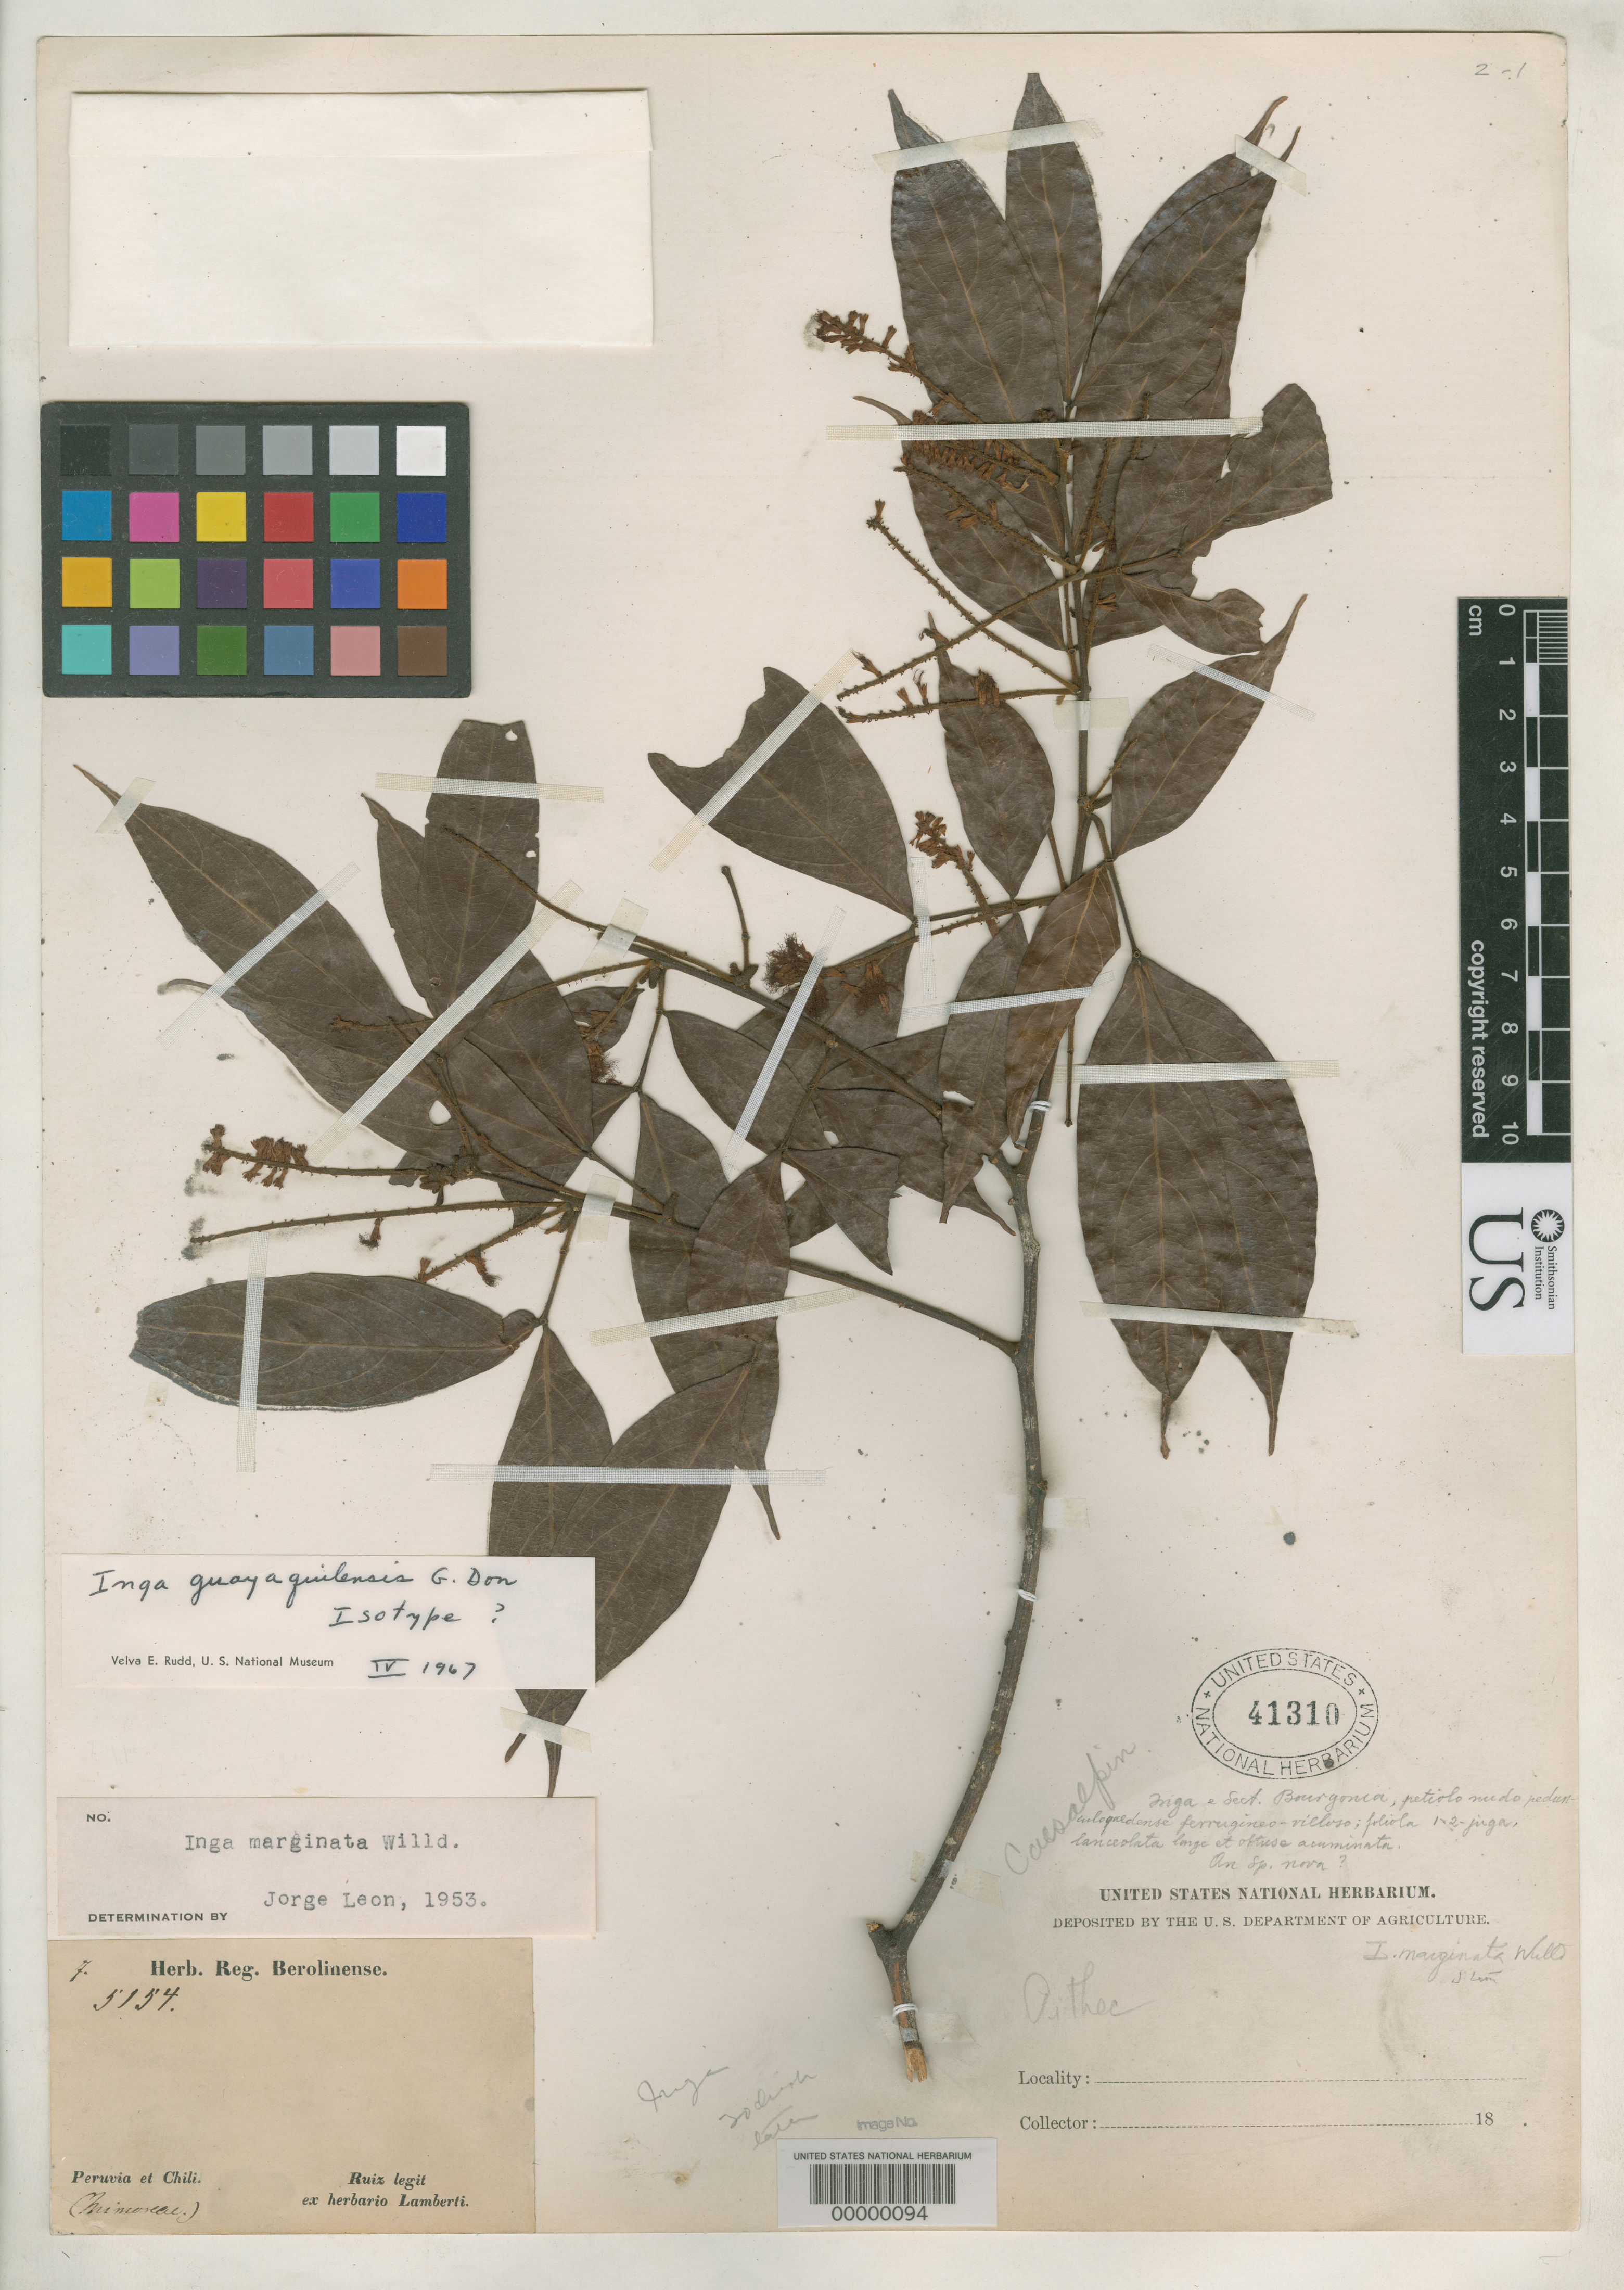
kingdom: Plantae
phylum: Tracheophyta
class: Magnoliopsida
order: Fabales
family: Fabaceae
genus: Inga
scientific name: Inga guayaquilensis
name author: G. Don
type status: Isotype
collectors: H. Ruiz López & J. A. Pavón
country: Peru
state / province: San Martín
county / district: Mariscal Cáceres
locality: Rio Huallaga, margen Derecha del; Balsa Probana; dtto. Tocache Nuevo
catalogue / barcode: US 41310